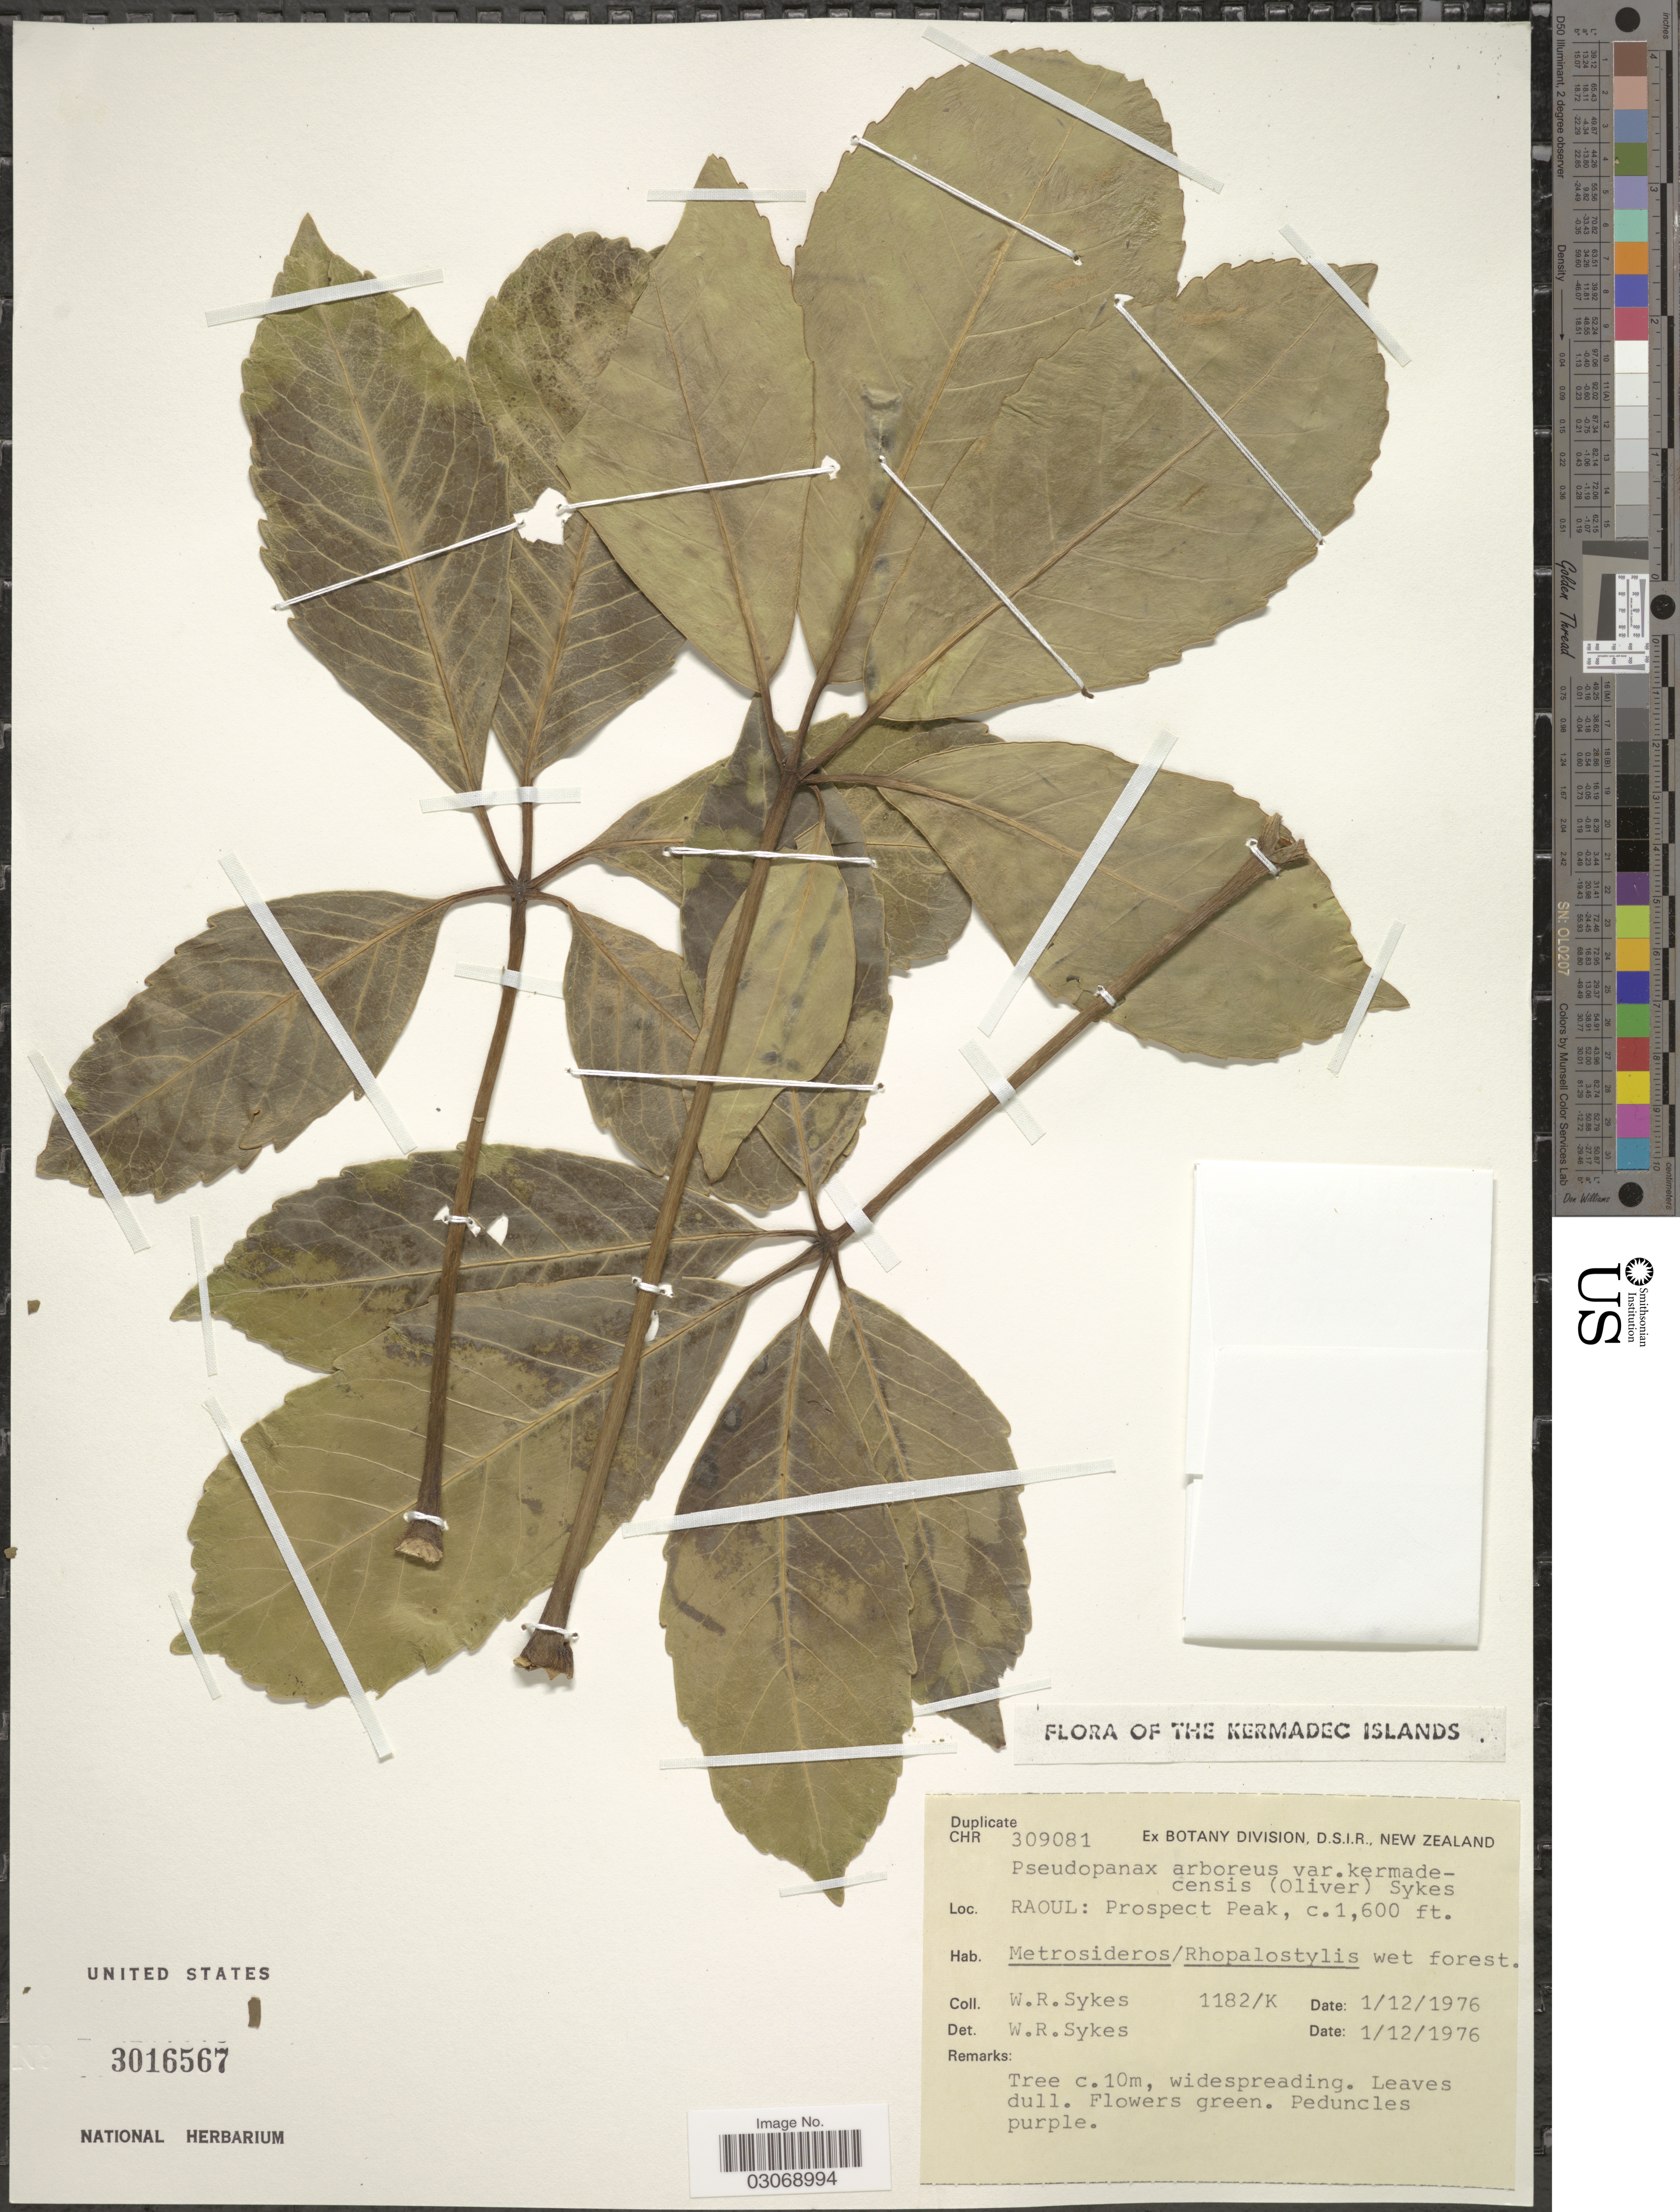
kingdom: Plantae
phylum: Tracheophyta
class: Magnoliopsida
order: Apiales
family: Araliaceae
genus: Pseudopanax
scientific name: Pseudopanax arboreus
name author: (L. f.) K. Koch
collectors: W. R. Sykes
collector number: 1182/K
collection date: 1976-12-01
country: New Zealand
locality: Raoul: Prospect Peak.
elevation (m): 488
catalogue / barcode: US 3016567